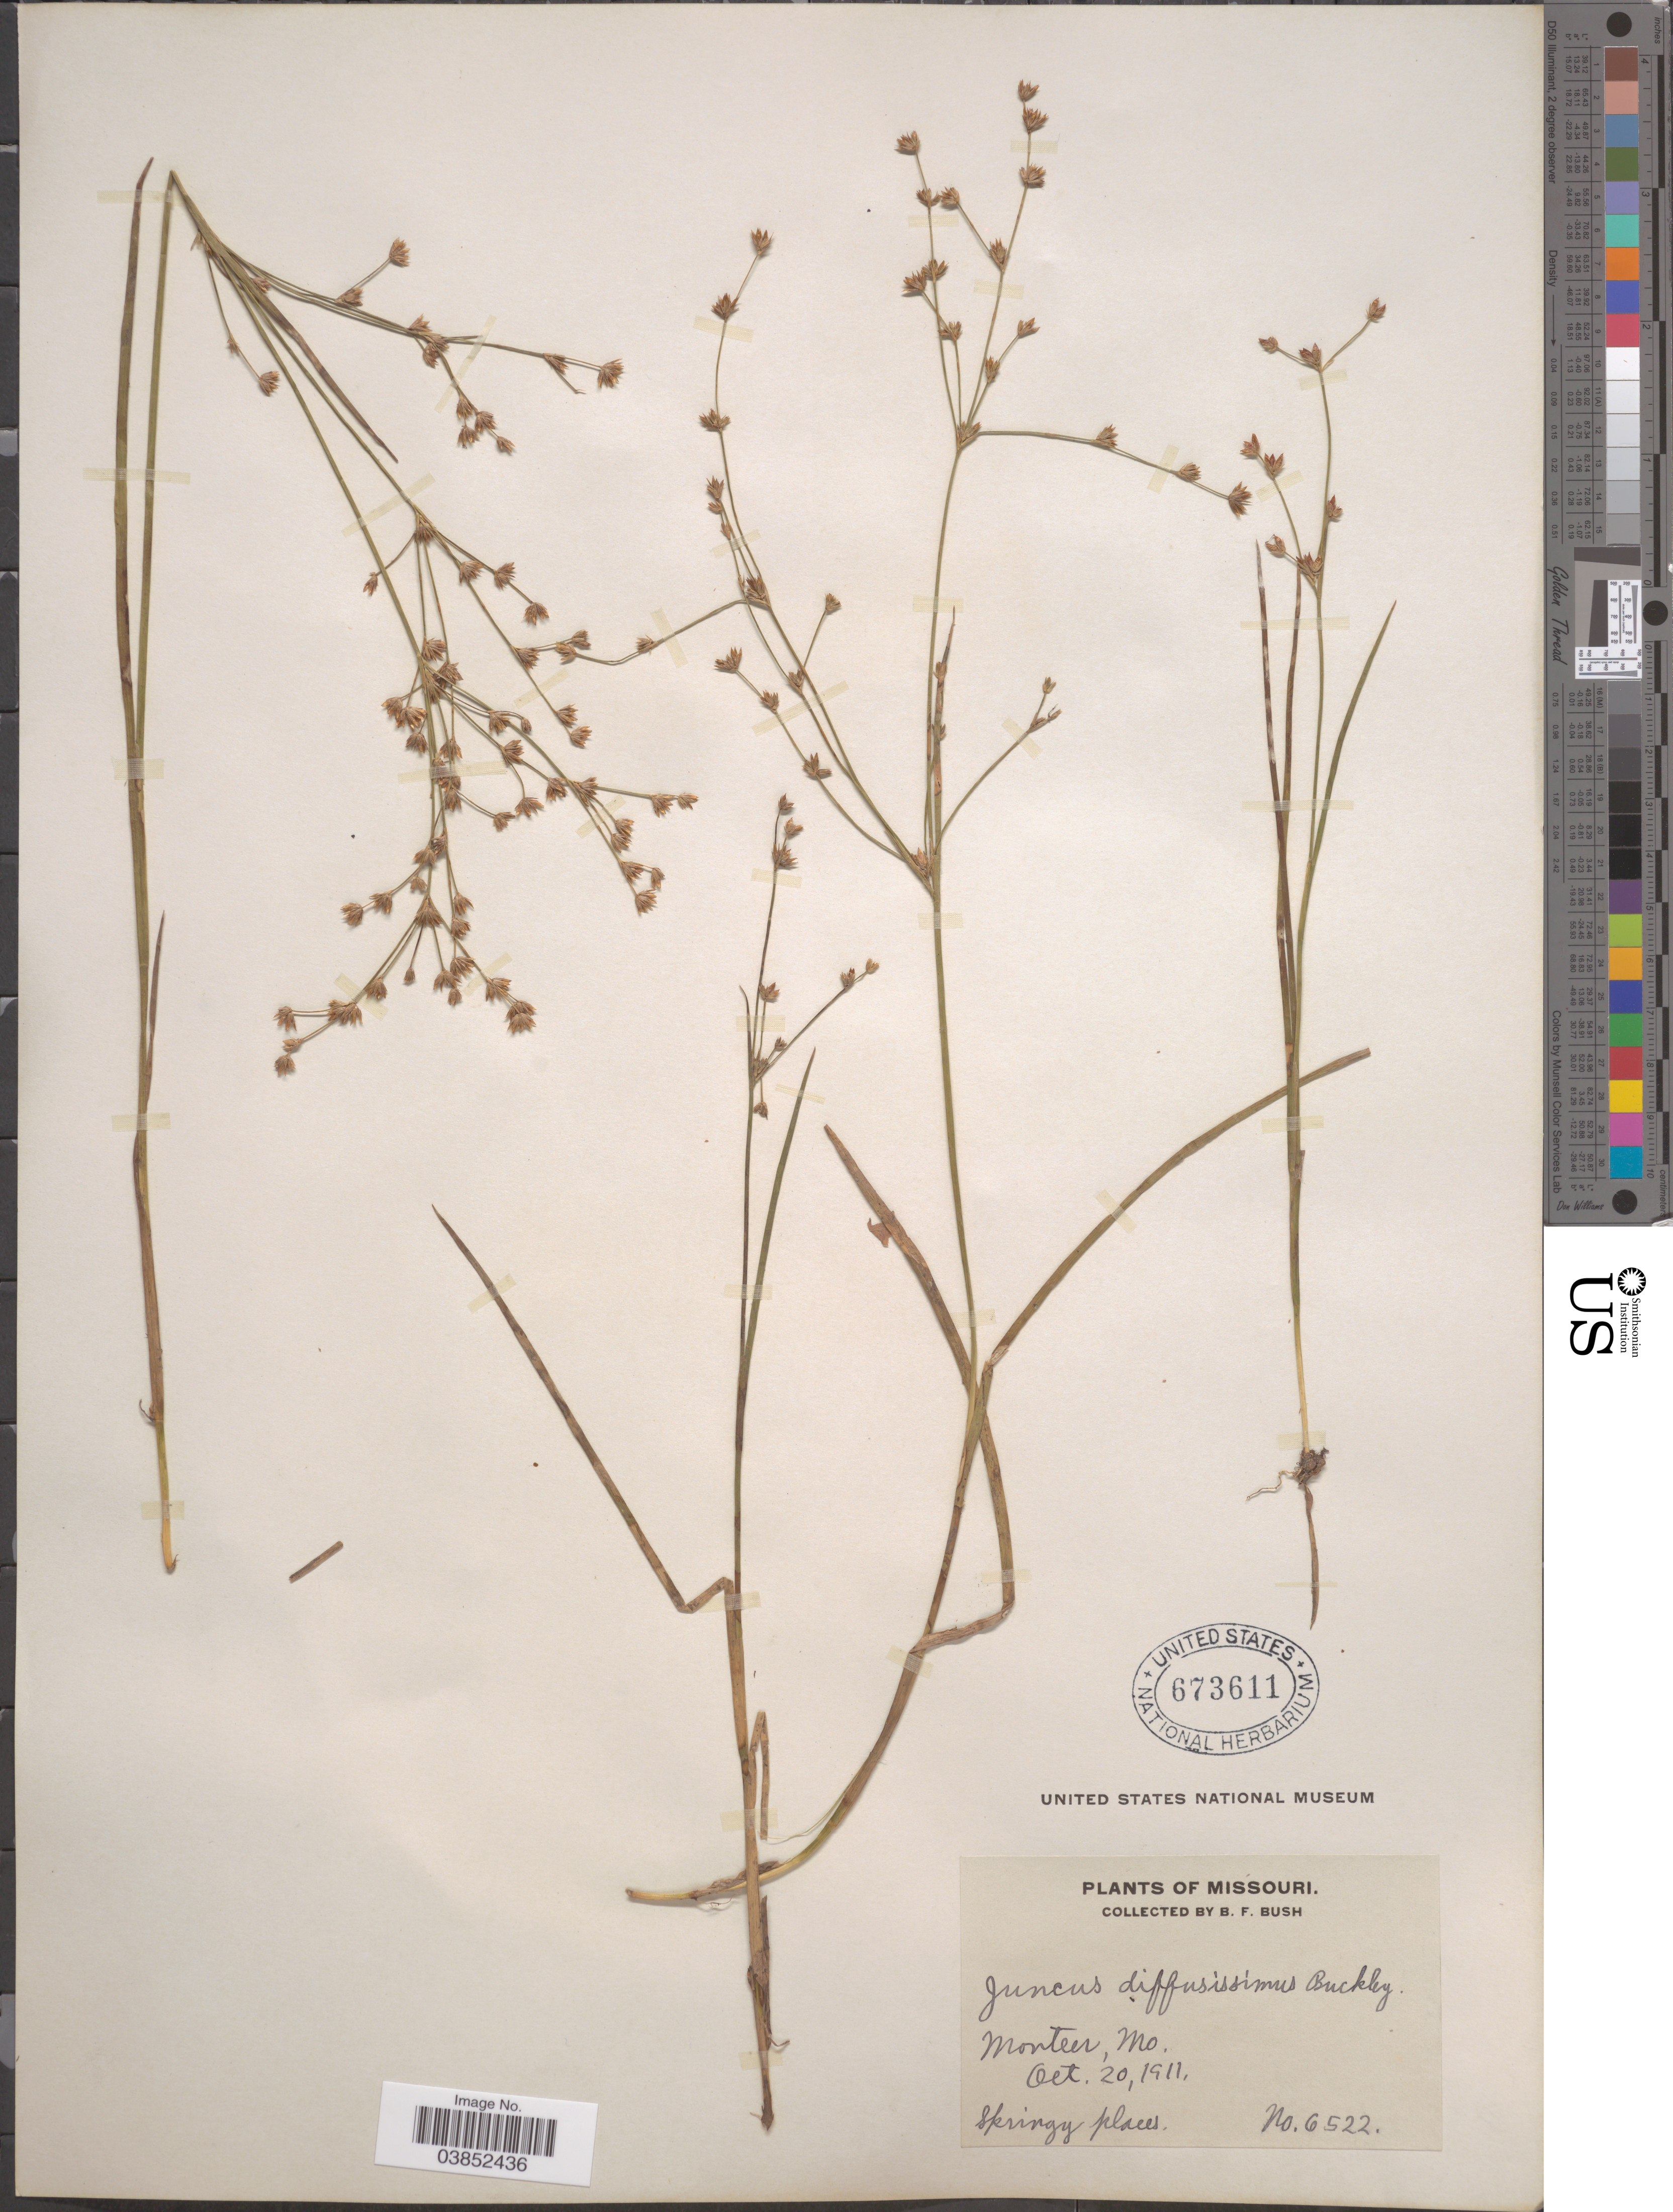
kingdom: Plantae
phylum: Tracheophyta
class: Liliopsida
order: Poales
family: Juncaceae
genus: Juncus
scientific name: Juncus diffusissimus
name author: Buckley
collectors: B. F. Bush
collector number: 6522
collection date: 1911-10-20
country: United States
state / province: Missouri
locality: Monteer.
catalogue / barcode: US 673611